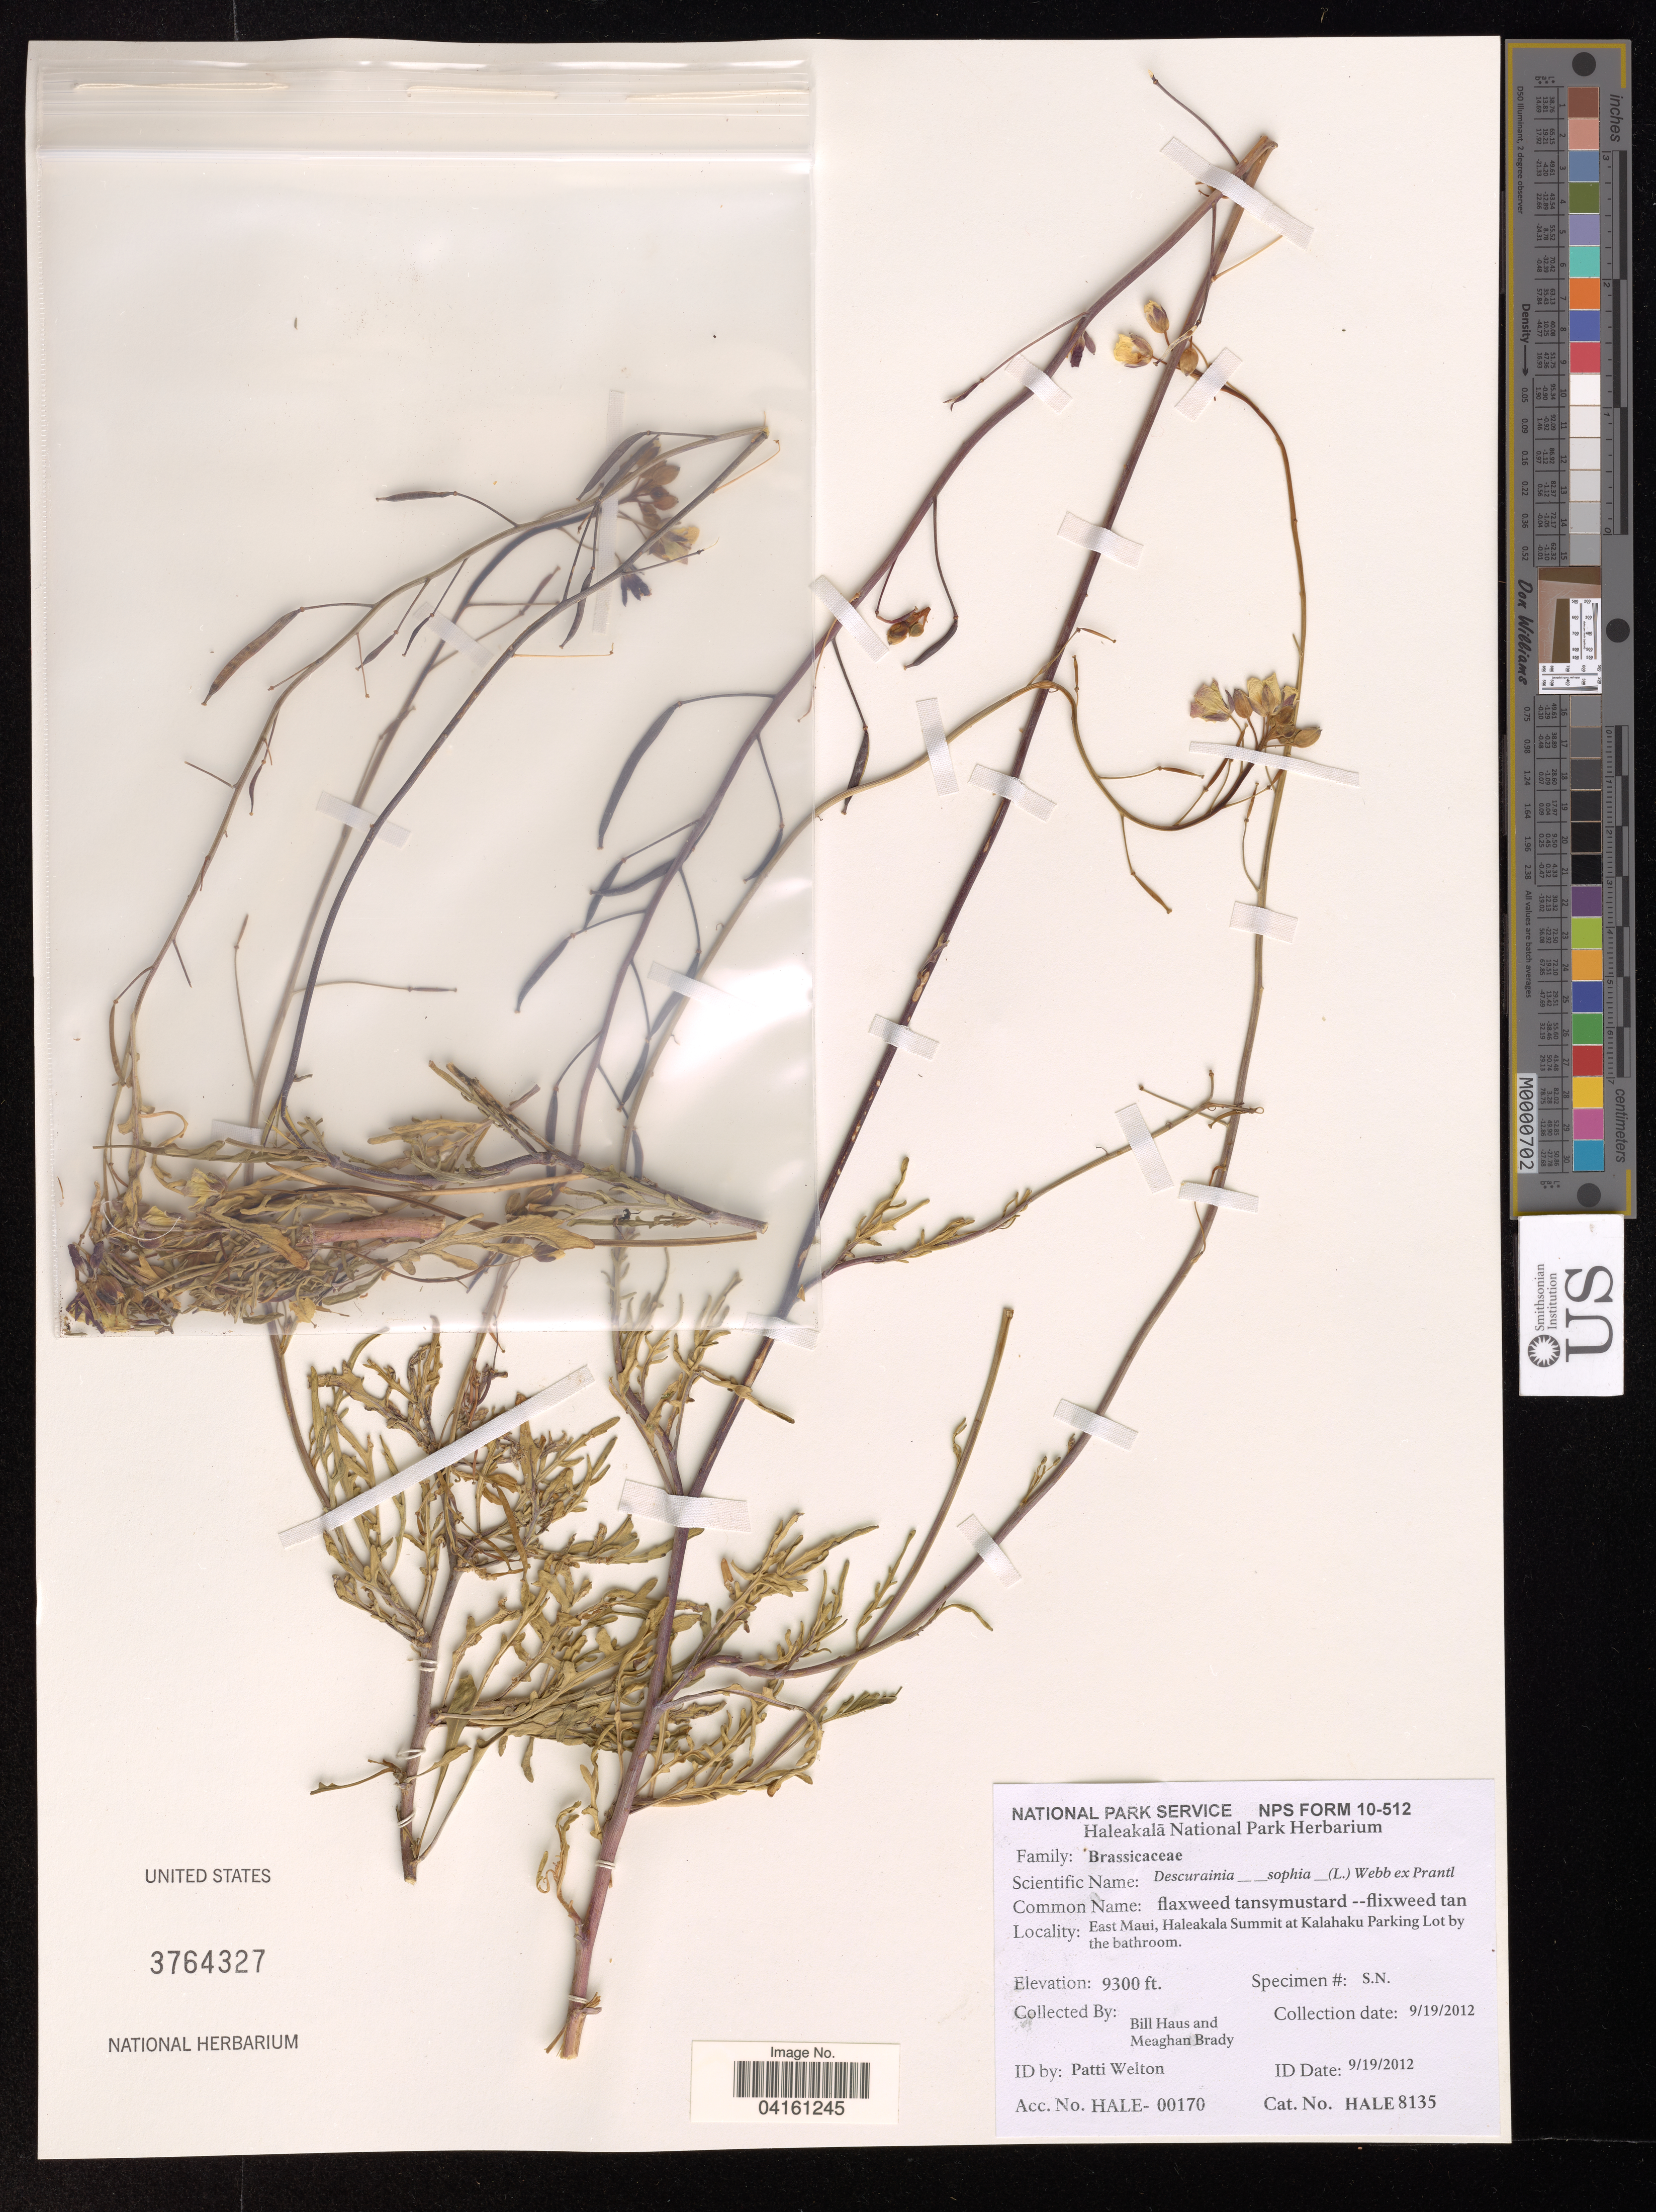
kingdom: Plantae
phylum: Tracheophyta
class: Magnoliopsida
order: Brassicales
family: Brassicaceae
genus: Descurainia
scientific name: Descurainia sophia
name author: (L.) Webb ex Prantl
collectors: B. Haus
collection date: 2012-09-19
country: United States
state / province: Hawaii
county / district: Maui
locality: East Maui, Haleakala Summit at Kalahaku Parking Lot by the bathroom.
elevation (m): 2835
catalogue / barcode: US 3764327